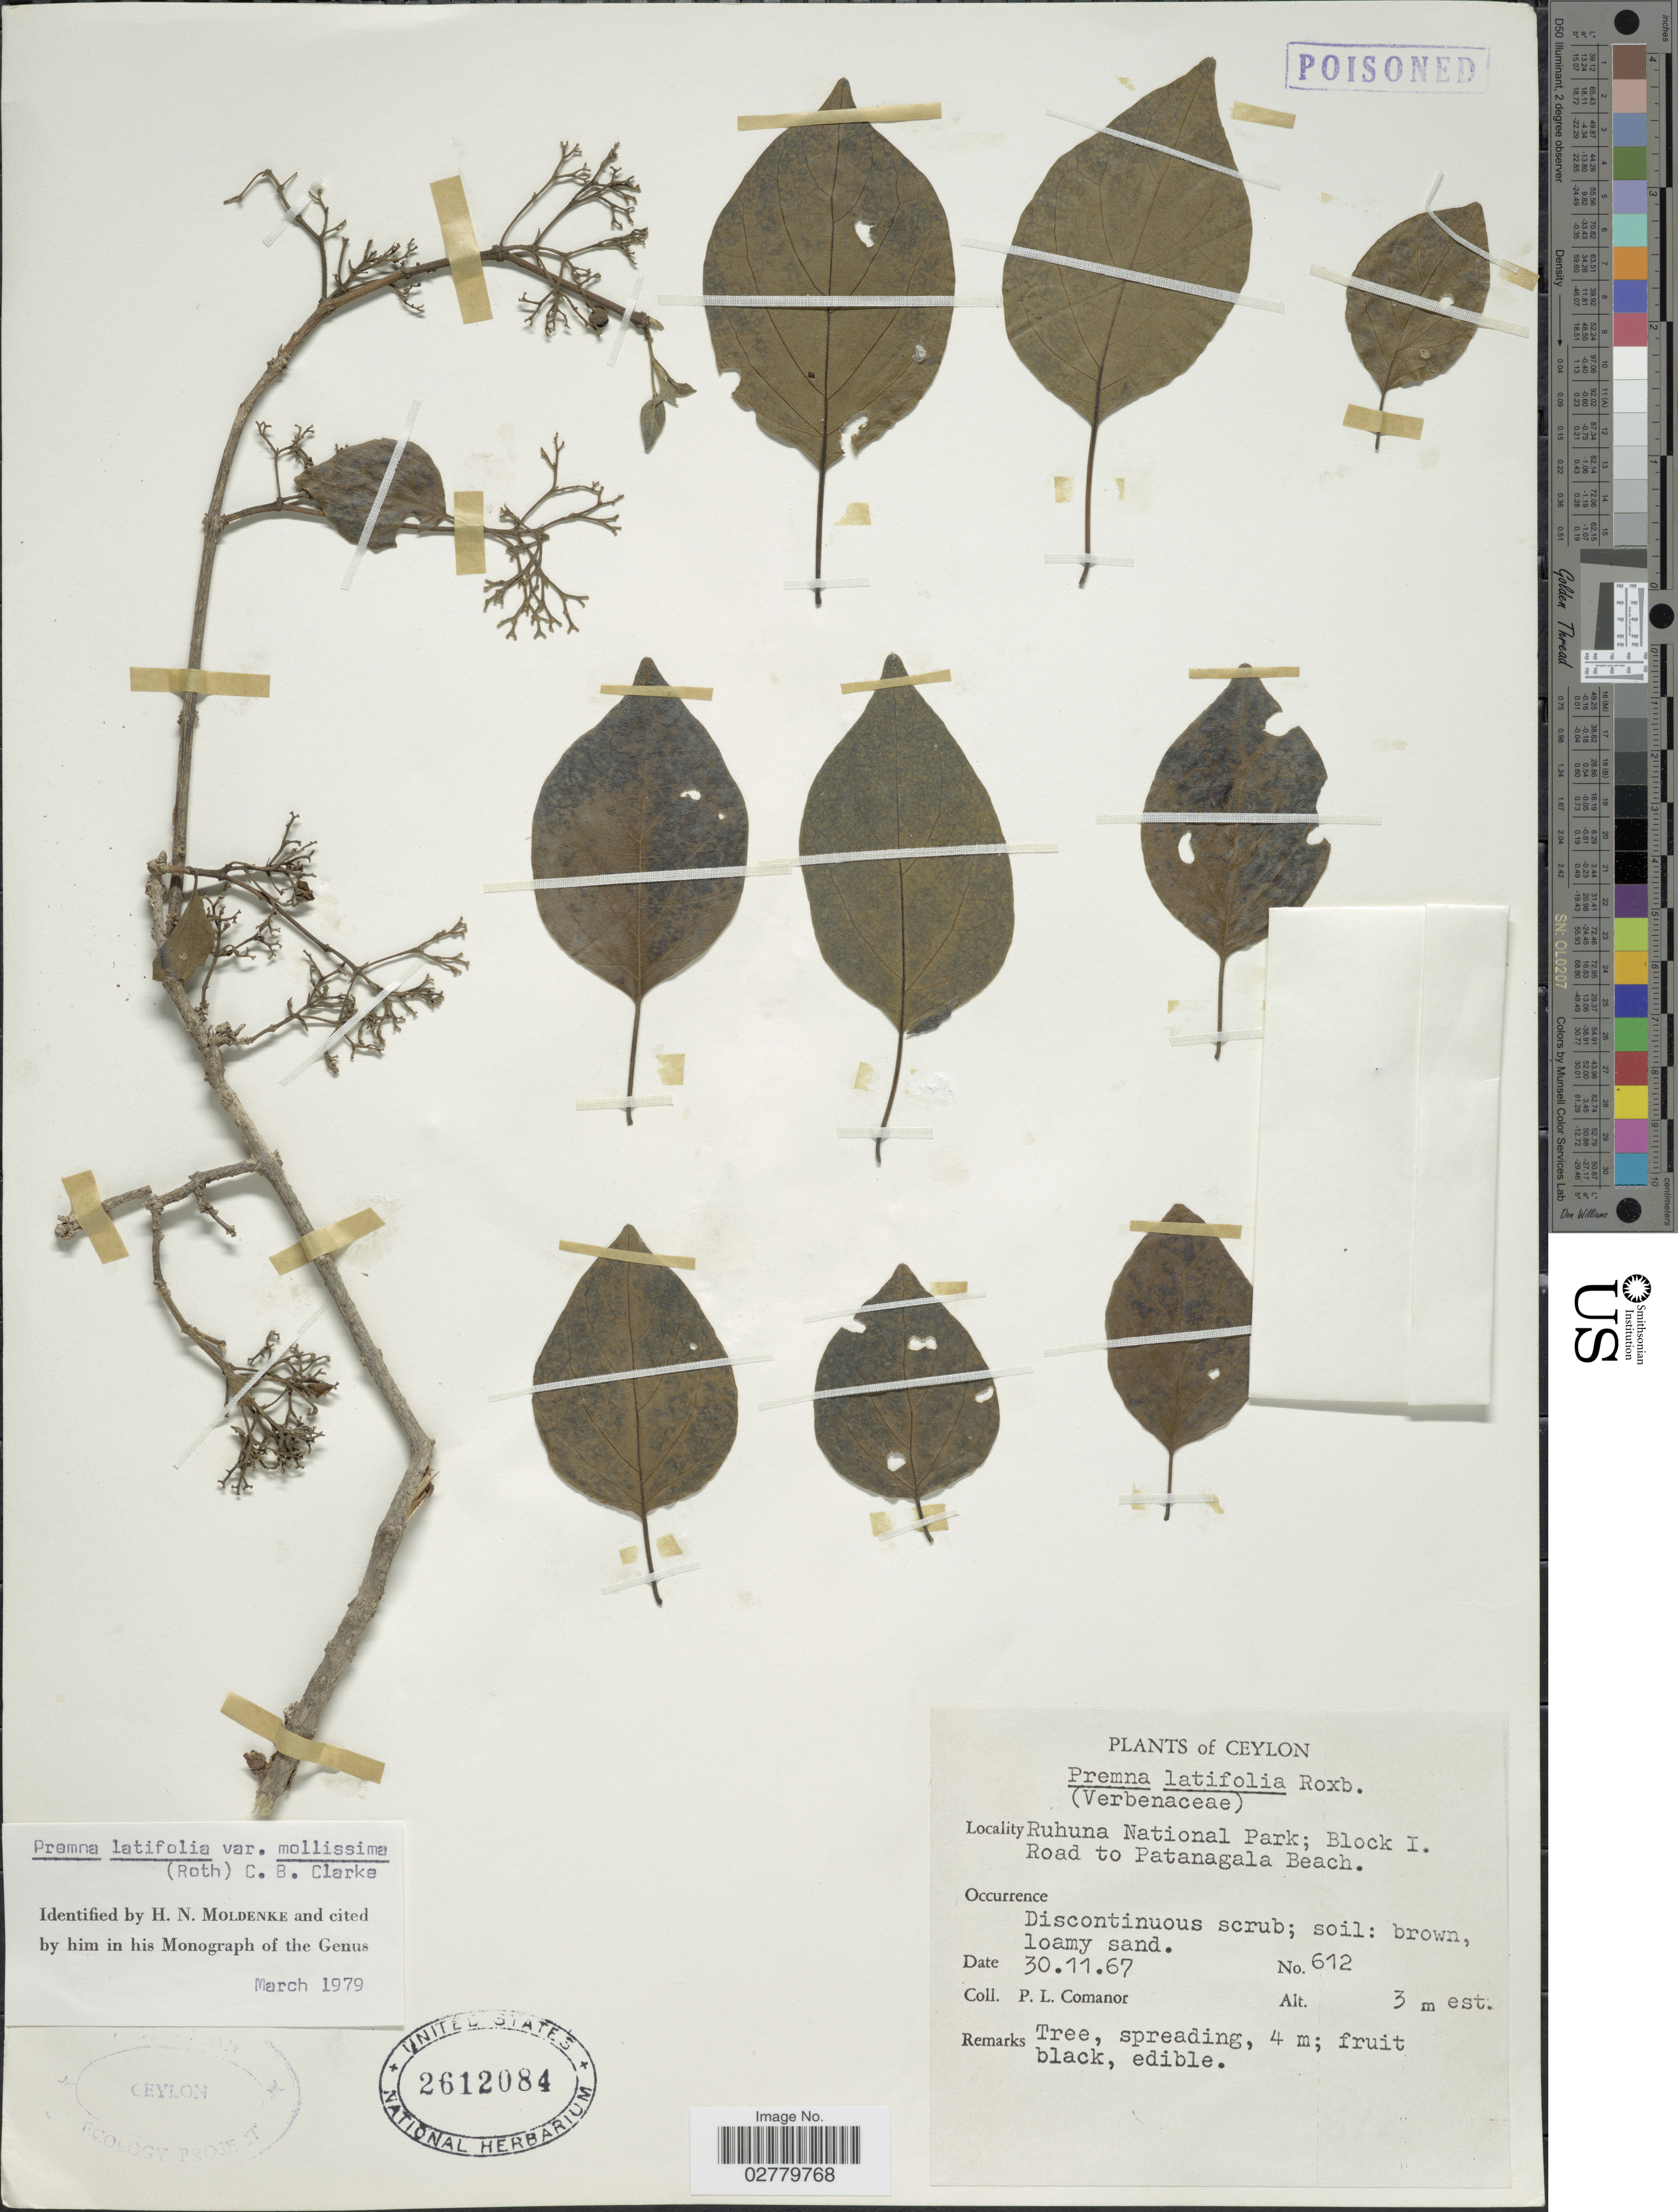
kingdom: Plantae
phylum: Tracheophyta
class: Magnoliopsida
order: Lamiales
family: Lamiaceae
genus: Premna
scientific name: Premna mollissima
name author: Roth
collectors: P. Comanor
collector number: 612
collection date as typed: Transcribed d/m/y: 30/11/67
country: Sri Lanka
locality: Ceylon. Ruhuna National Park, Block I. Road to Patanagala Beach.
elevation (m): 3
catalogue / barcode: US 2612084